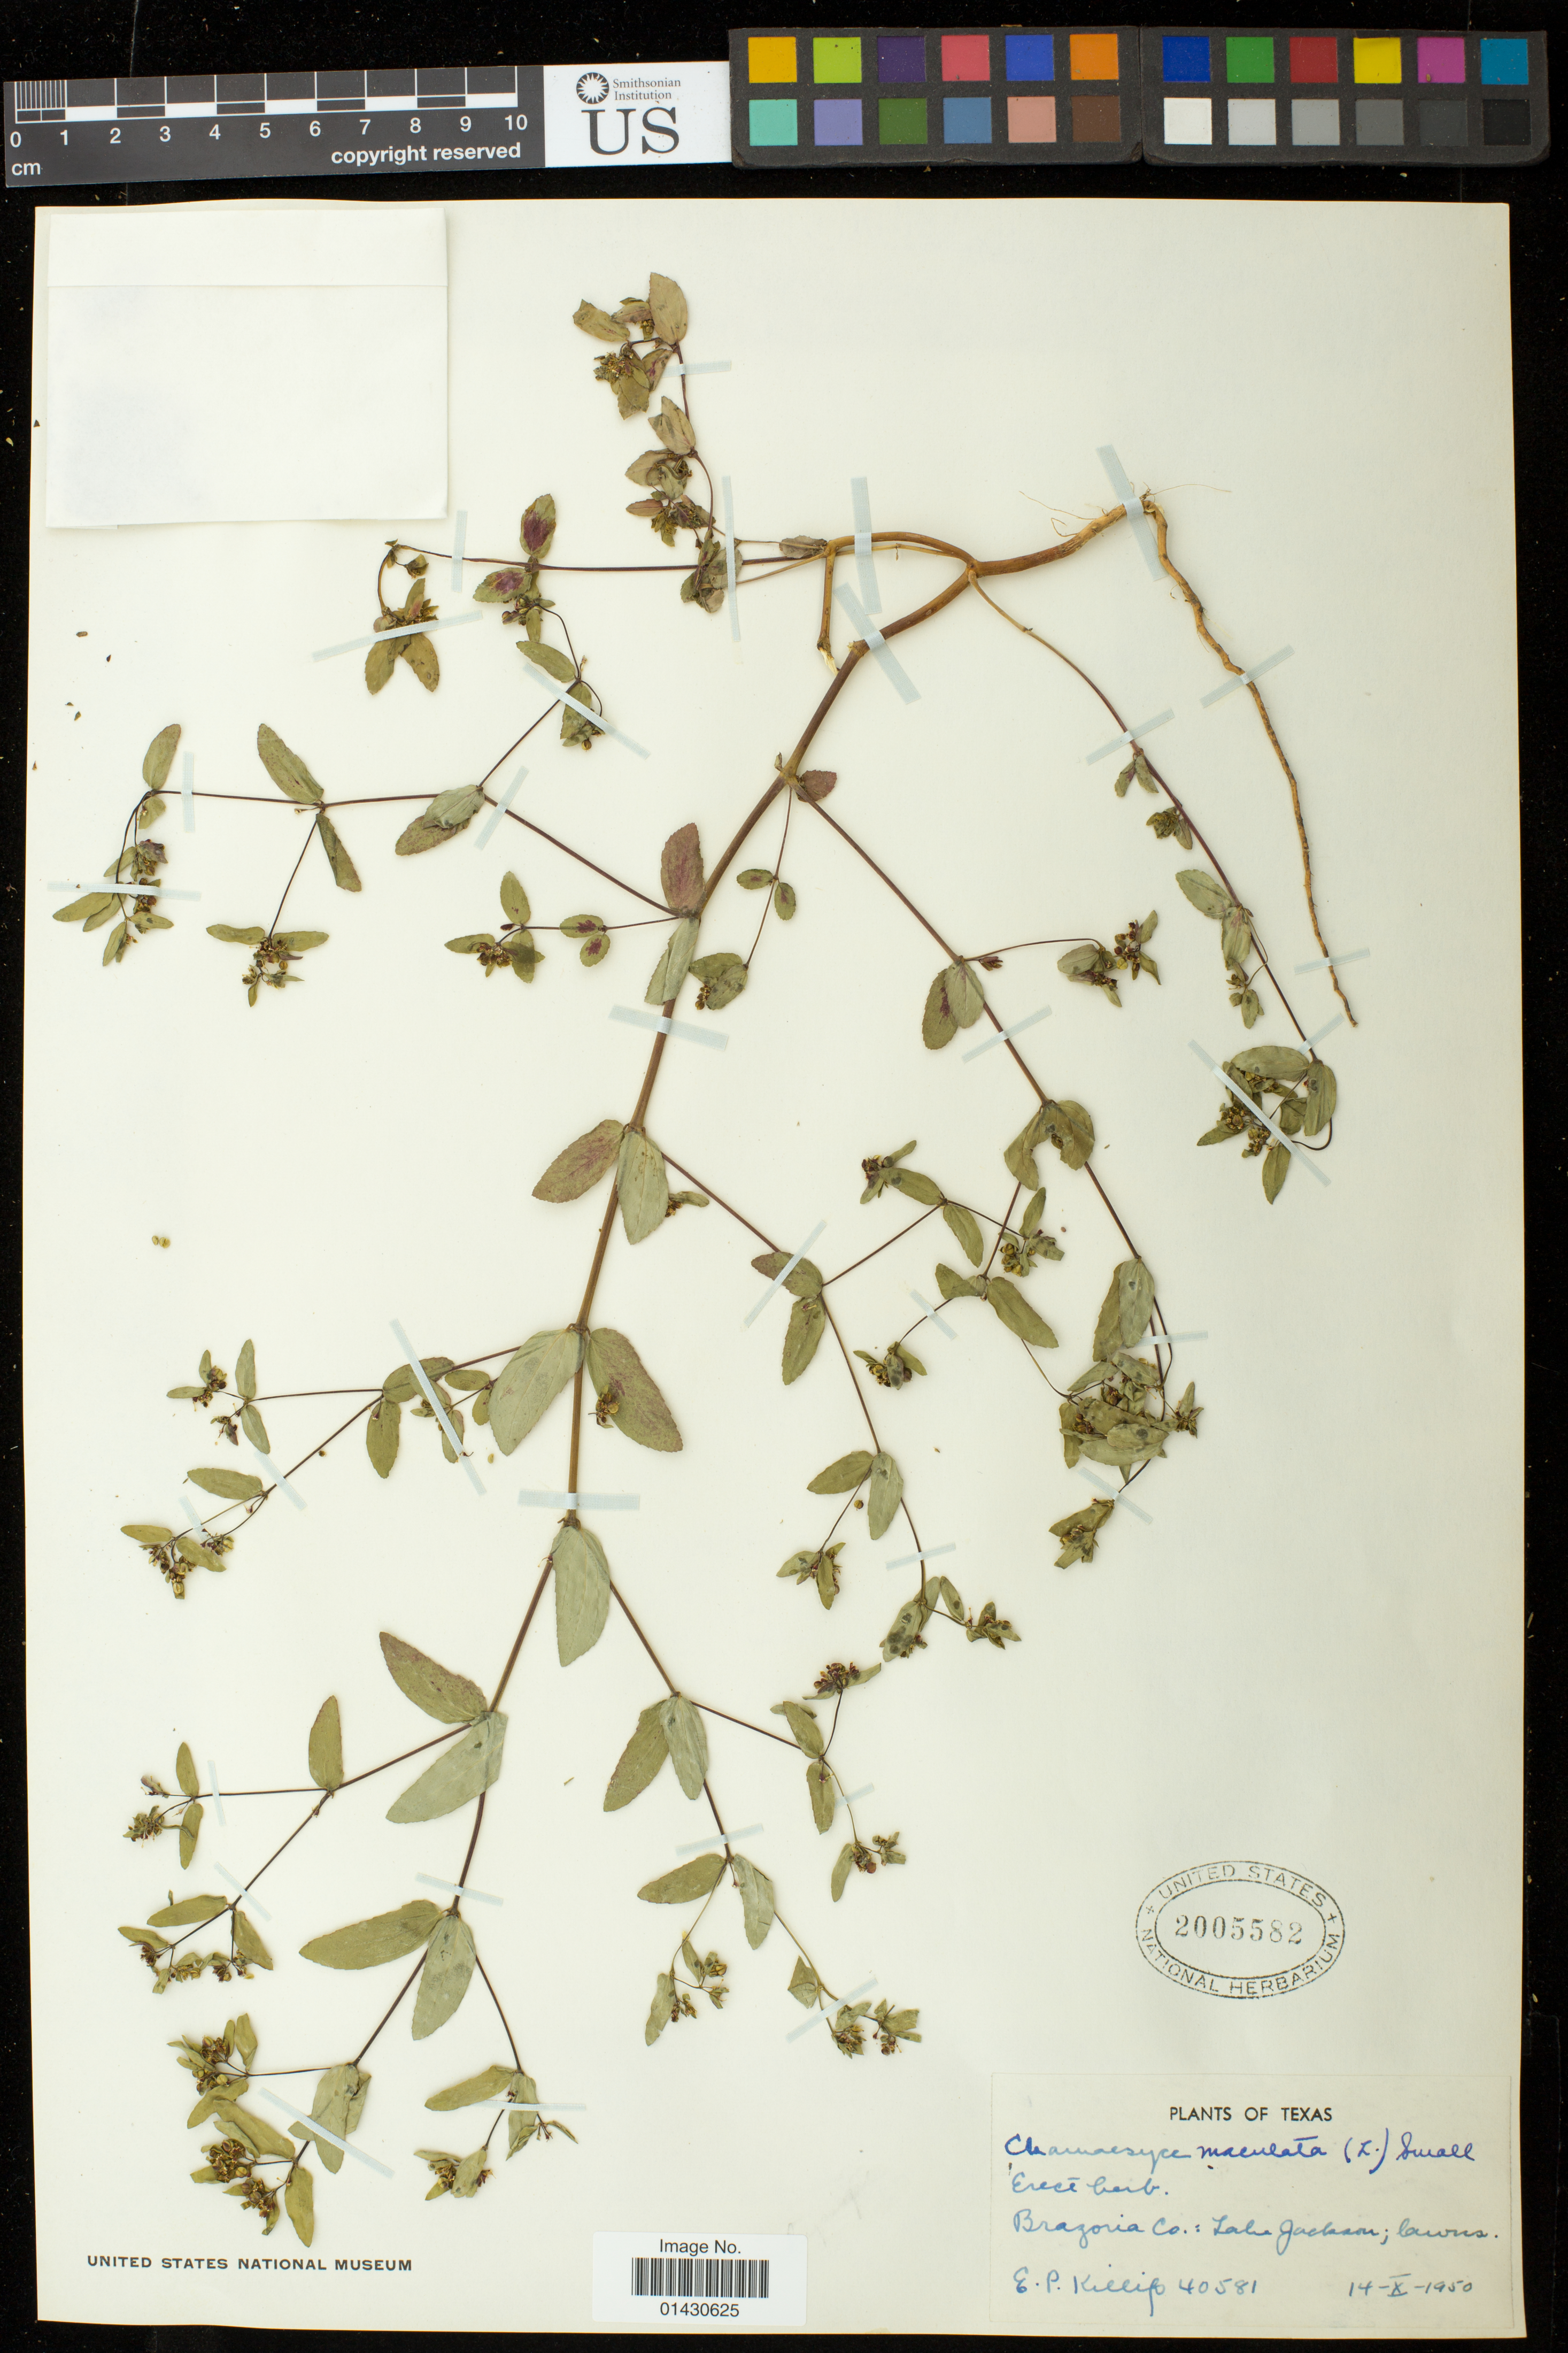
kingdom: Plantae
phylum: Tracheophyta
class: Magnoliopsida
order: Malpighiales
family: Euphorbiaceae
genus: Euphorbia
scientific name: Euphorbia maculata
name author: L.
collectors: E. P. Killip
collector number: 40581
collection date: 1950-10-14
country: United States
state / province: Texas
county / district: Brazoria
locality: Lake Jackson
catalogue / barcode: US 2005582